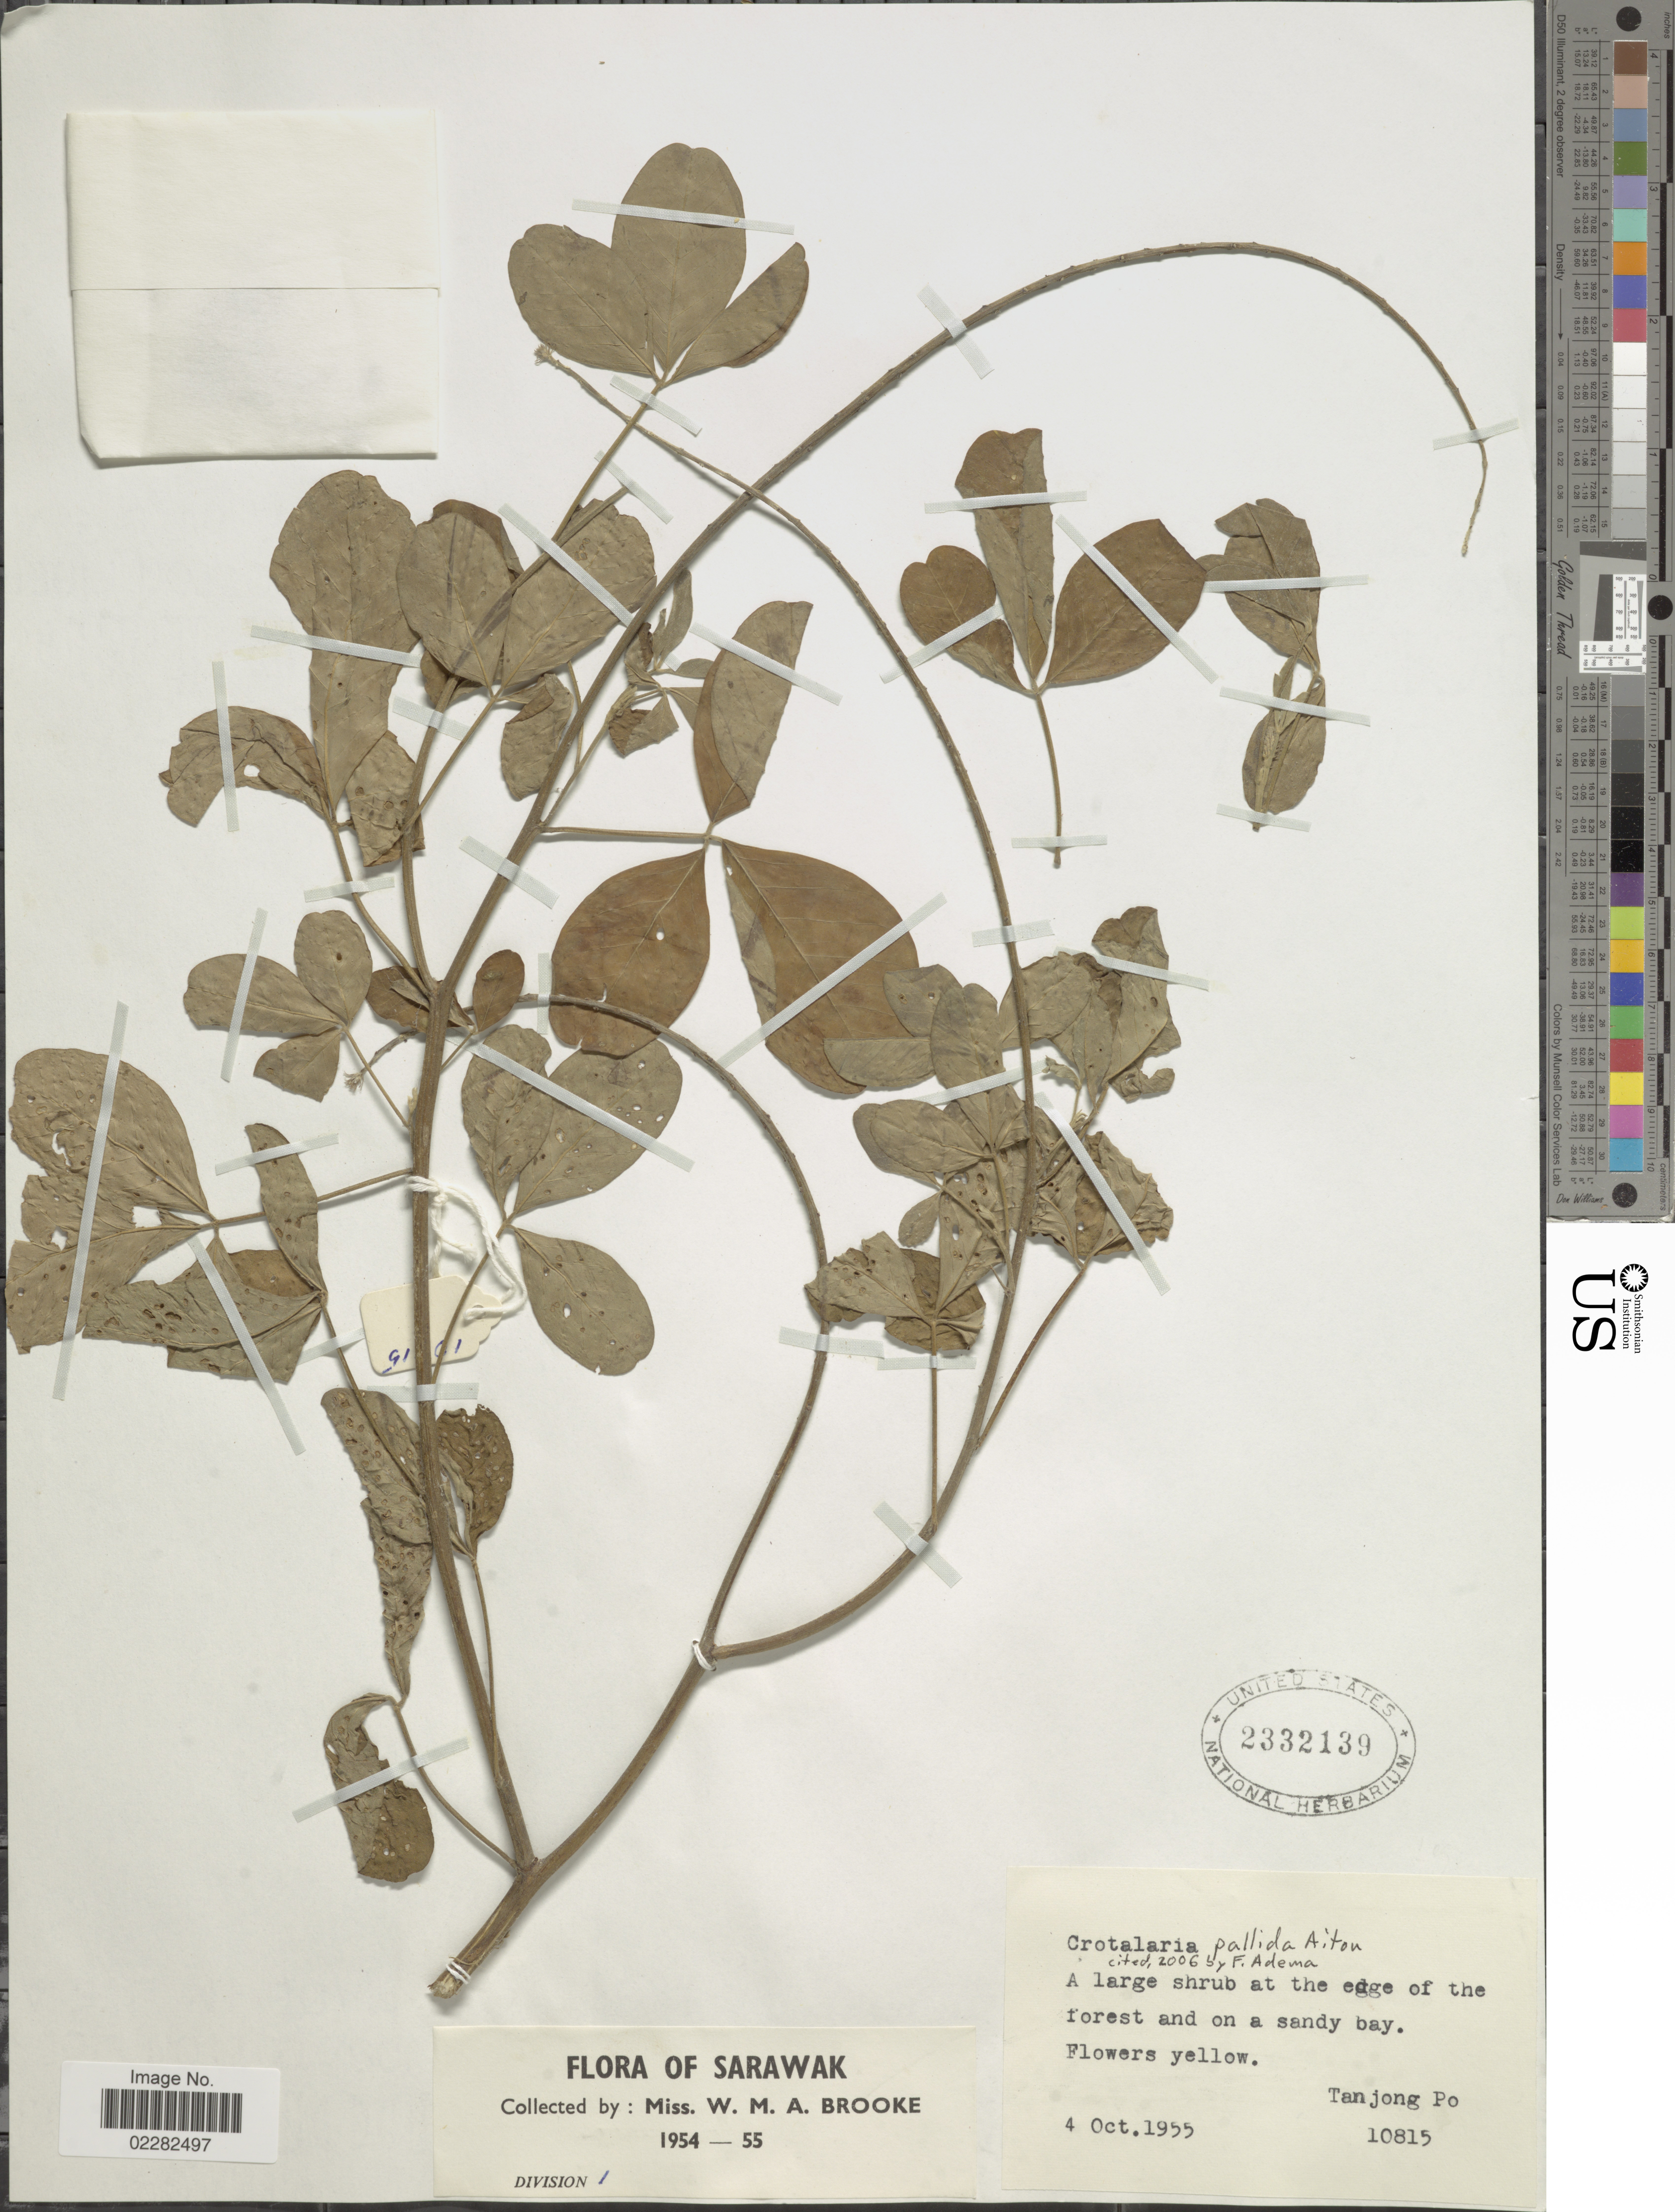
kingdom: Plantae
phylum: Tracheophyta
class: Magnoliopsida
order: Fabales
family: Fabaceae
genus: Crotalaria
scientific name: Crotalaria pallida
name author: Aiton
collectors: W. Brooke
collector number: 10815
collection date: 1955-10-04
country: Malaysia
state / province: Sarawak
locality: At the edge of the forest and on a sandy bay, Tanjong Po.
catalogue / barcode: US 2332139